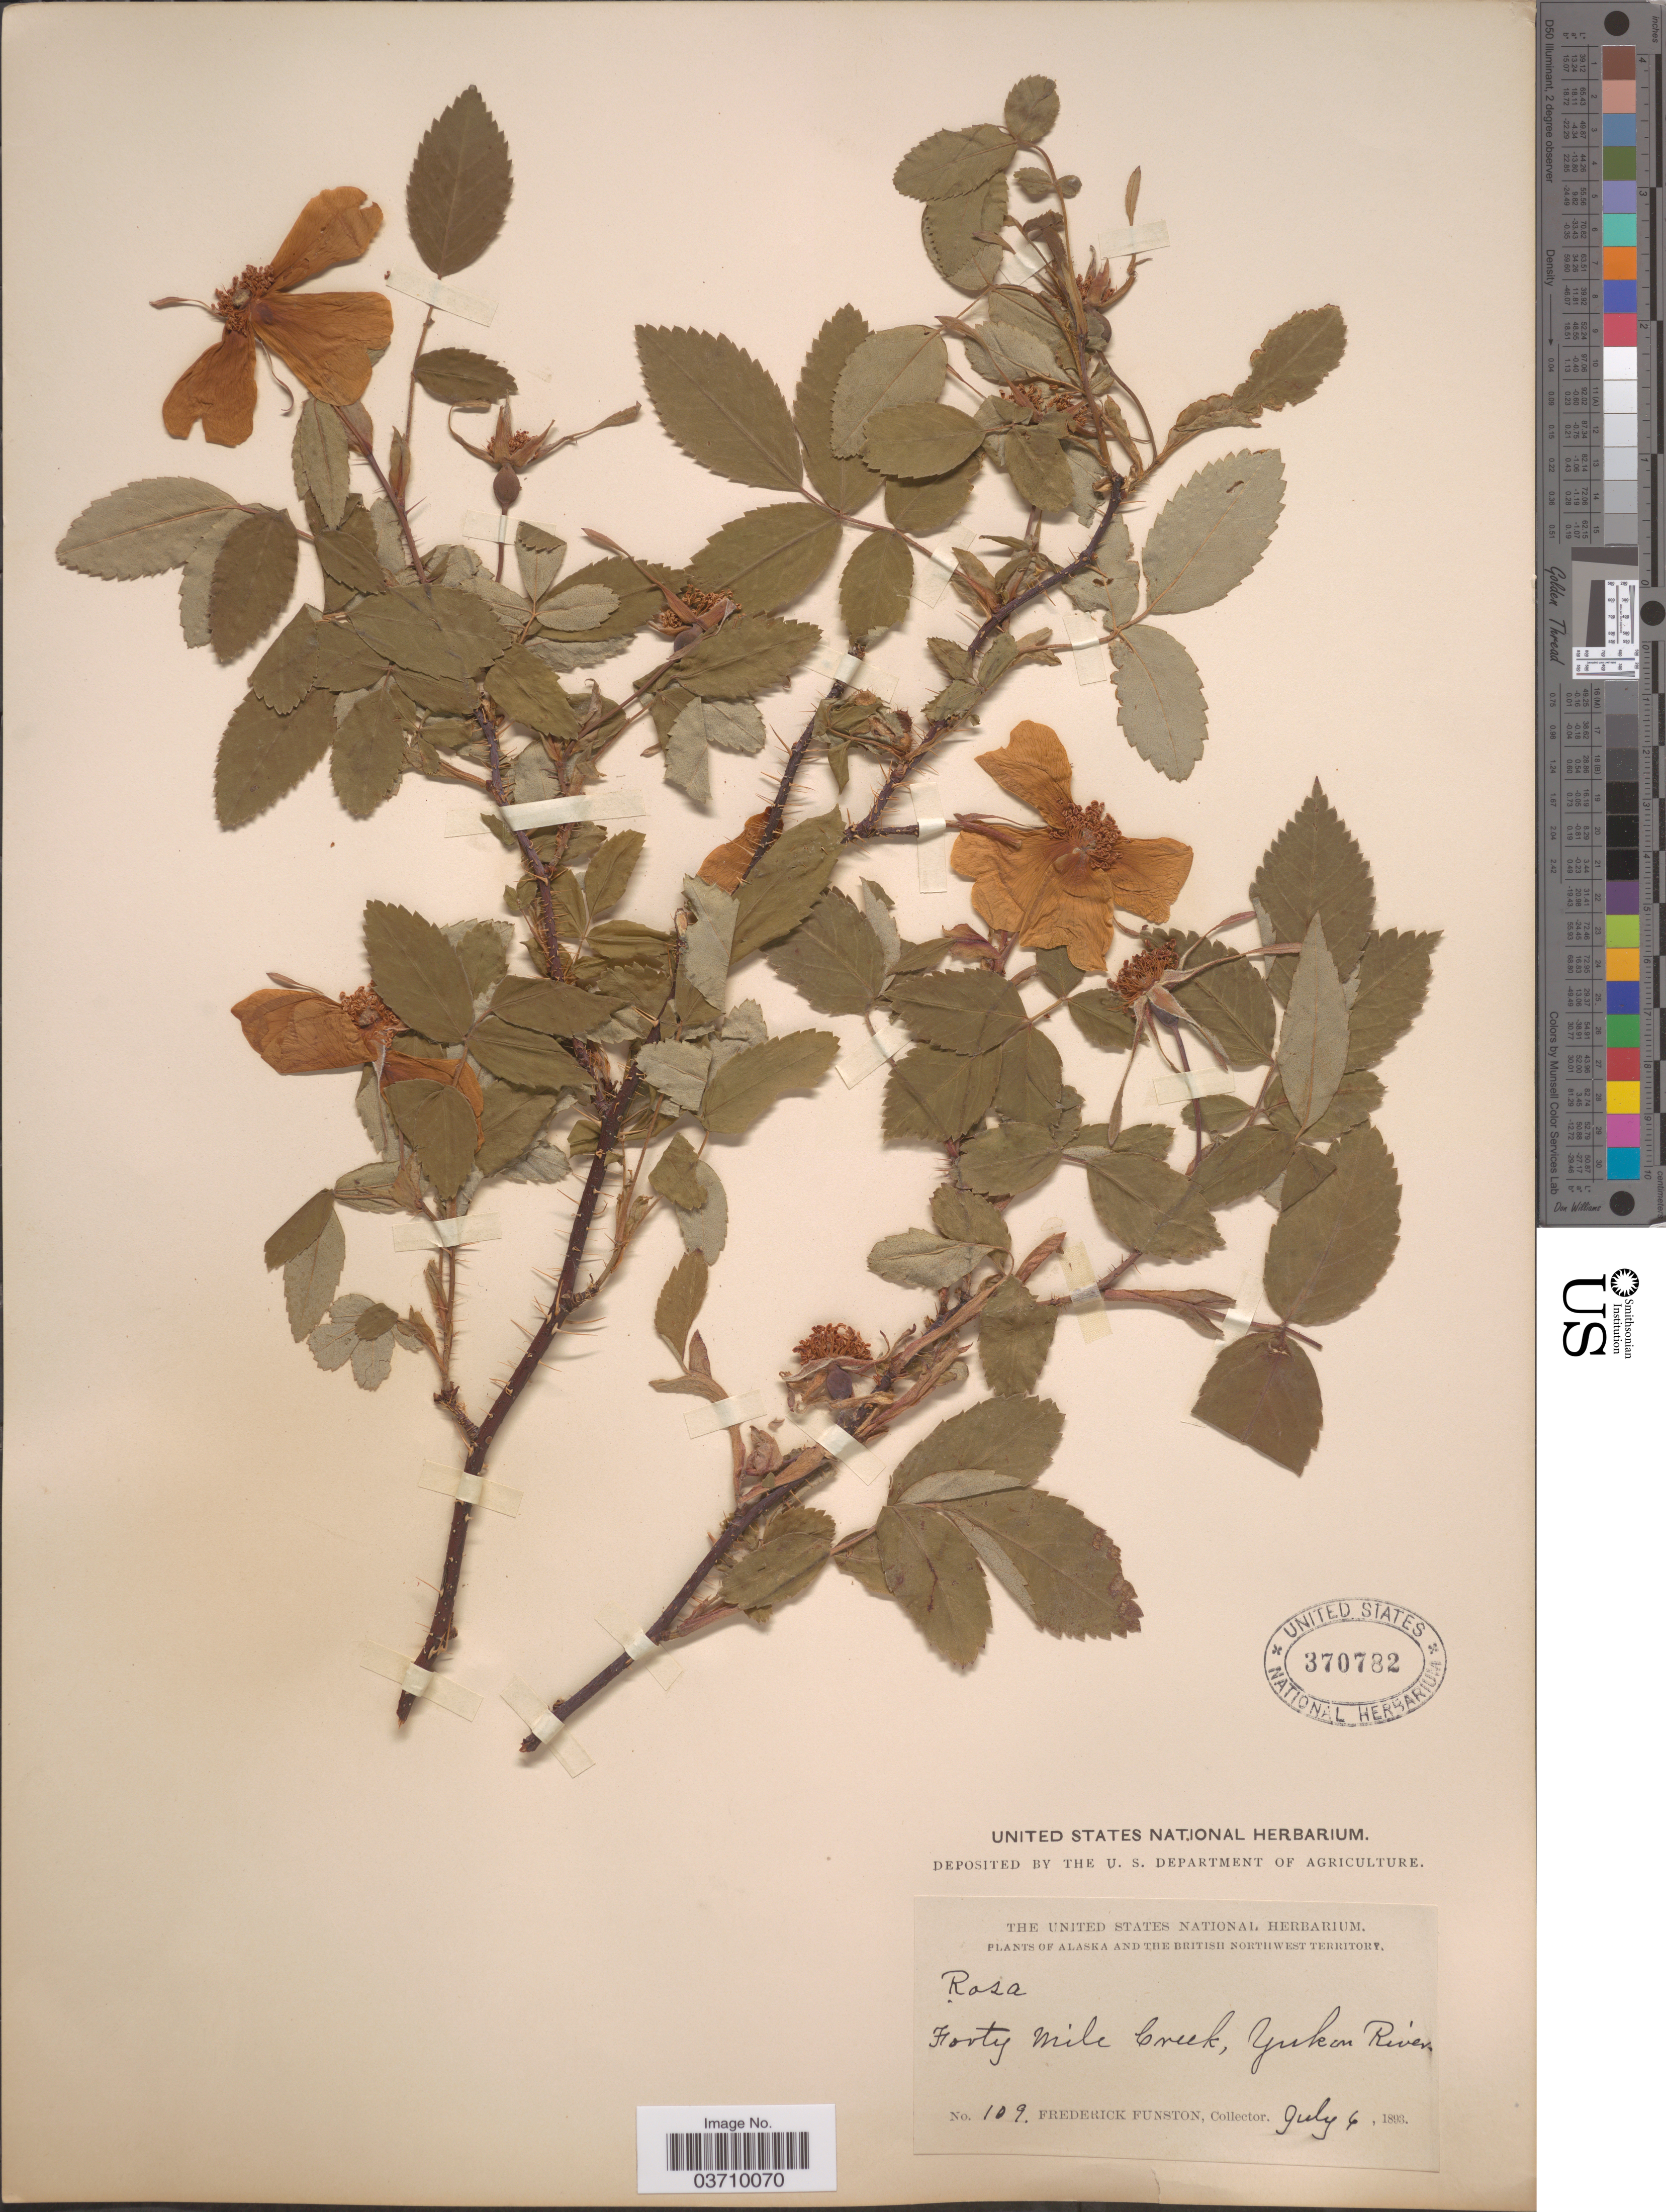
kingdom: Plantae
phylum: Tracheophyta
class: Magnoliopsida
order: Rosales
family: Rosaceae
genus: Rosa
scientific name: Rosa acicularis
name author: Lindl.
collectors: F. Funston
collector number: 109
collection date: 1893-07-06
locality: Alaska and the British Northwest Territory. Forty Mile Creek, Yukon River.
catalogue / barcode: US 370782